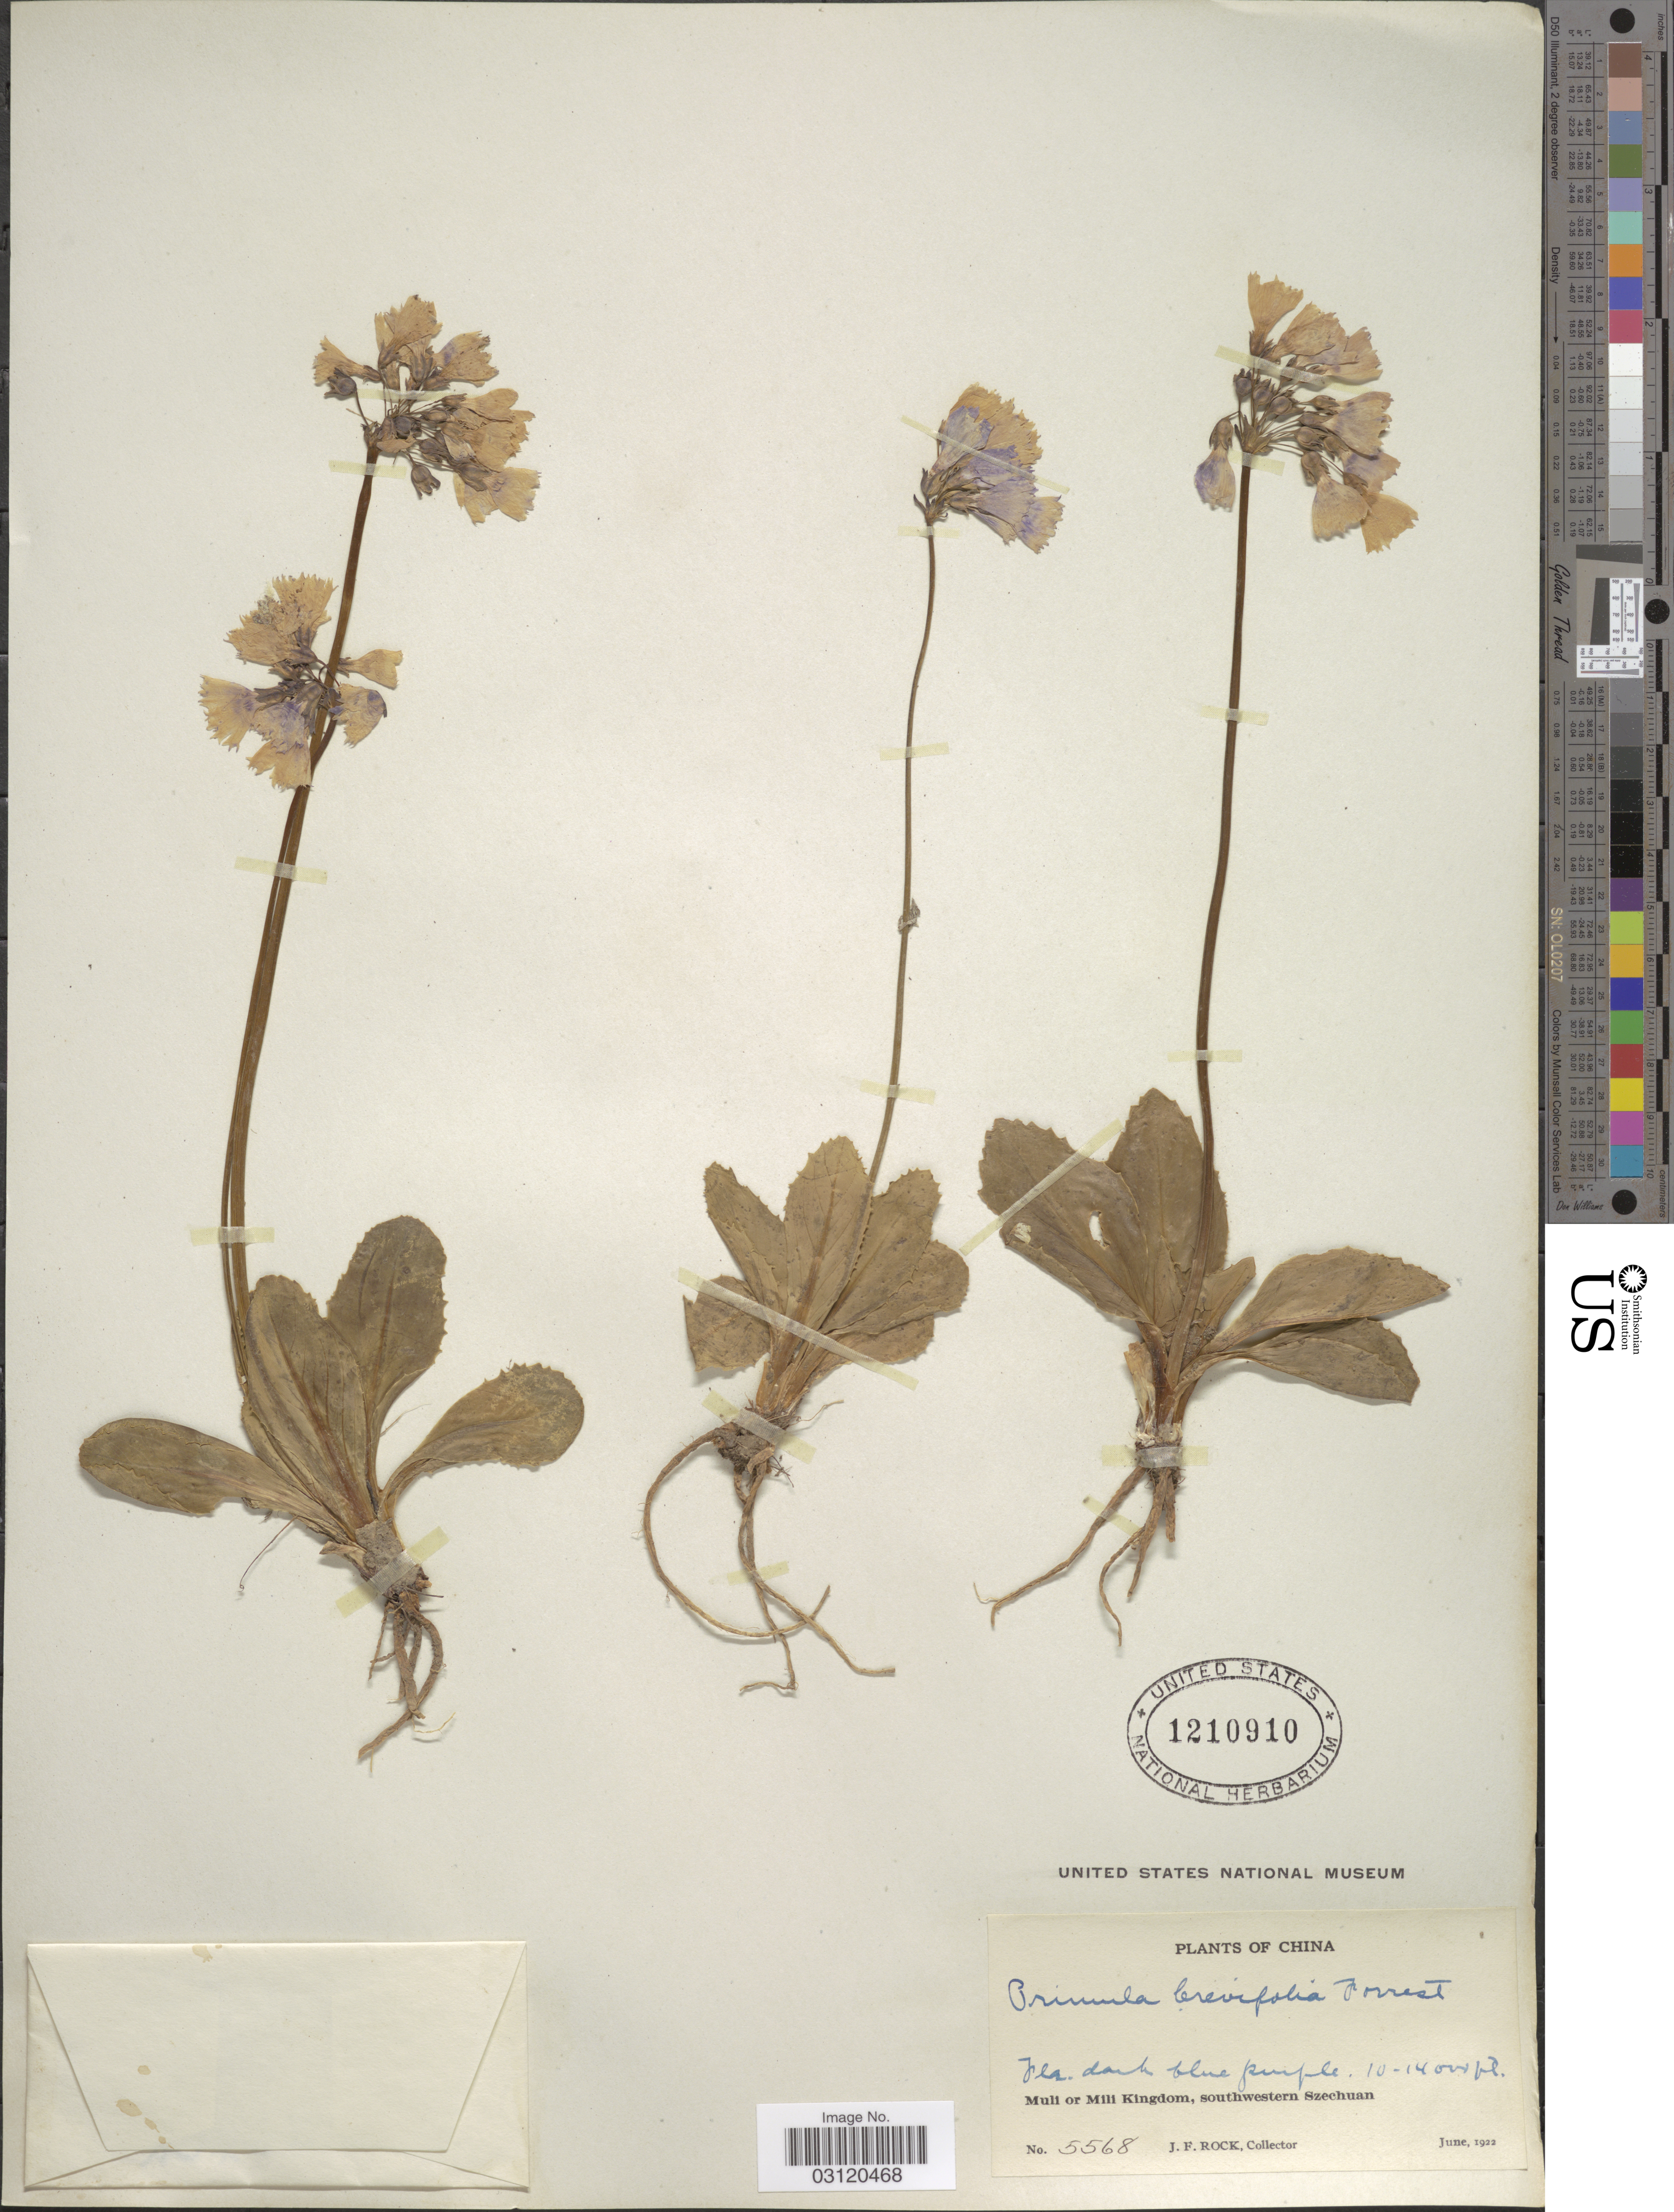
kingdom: Plantae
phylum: Tracheophyta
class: Magnoliopsida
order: Ericales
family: Primulaceae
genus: Primula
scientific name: Primula amethystina subsp. brevifolia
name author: (Forrest) W.W. Sm. & Forrest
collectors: J. Rock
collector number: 5568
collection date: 1922-06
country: China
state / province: Sichuan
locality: Muli or Mili Kingdom, southwestern Szechuan.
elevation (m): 3048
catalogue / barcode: US 1210910